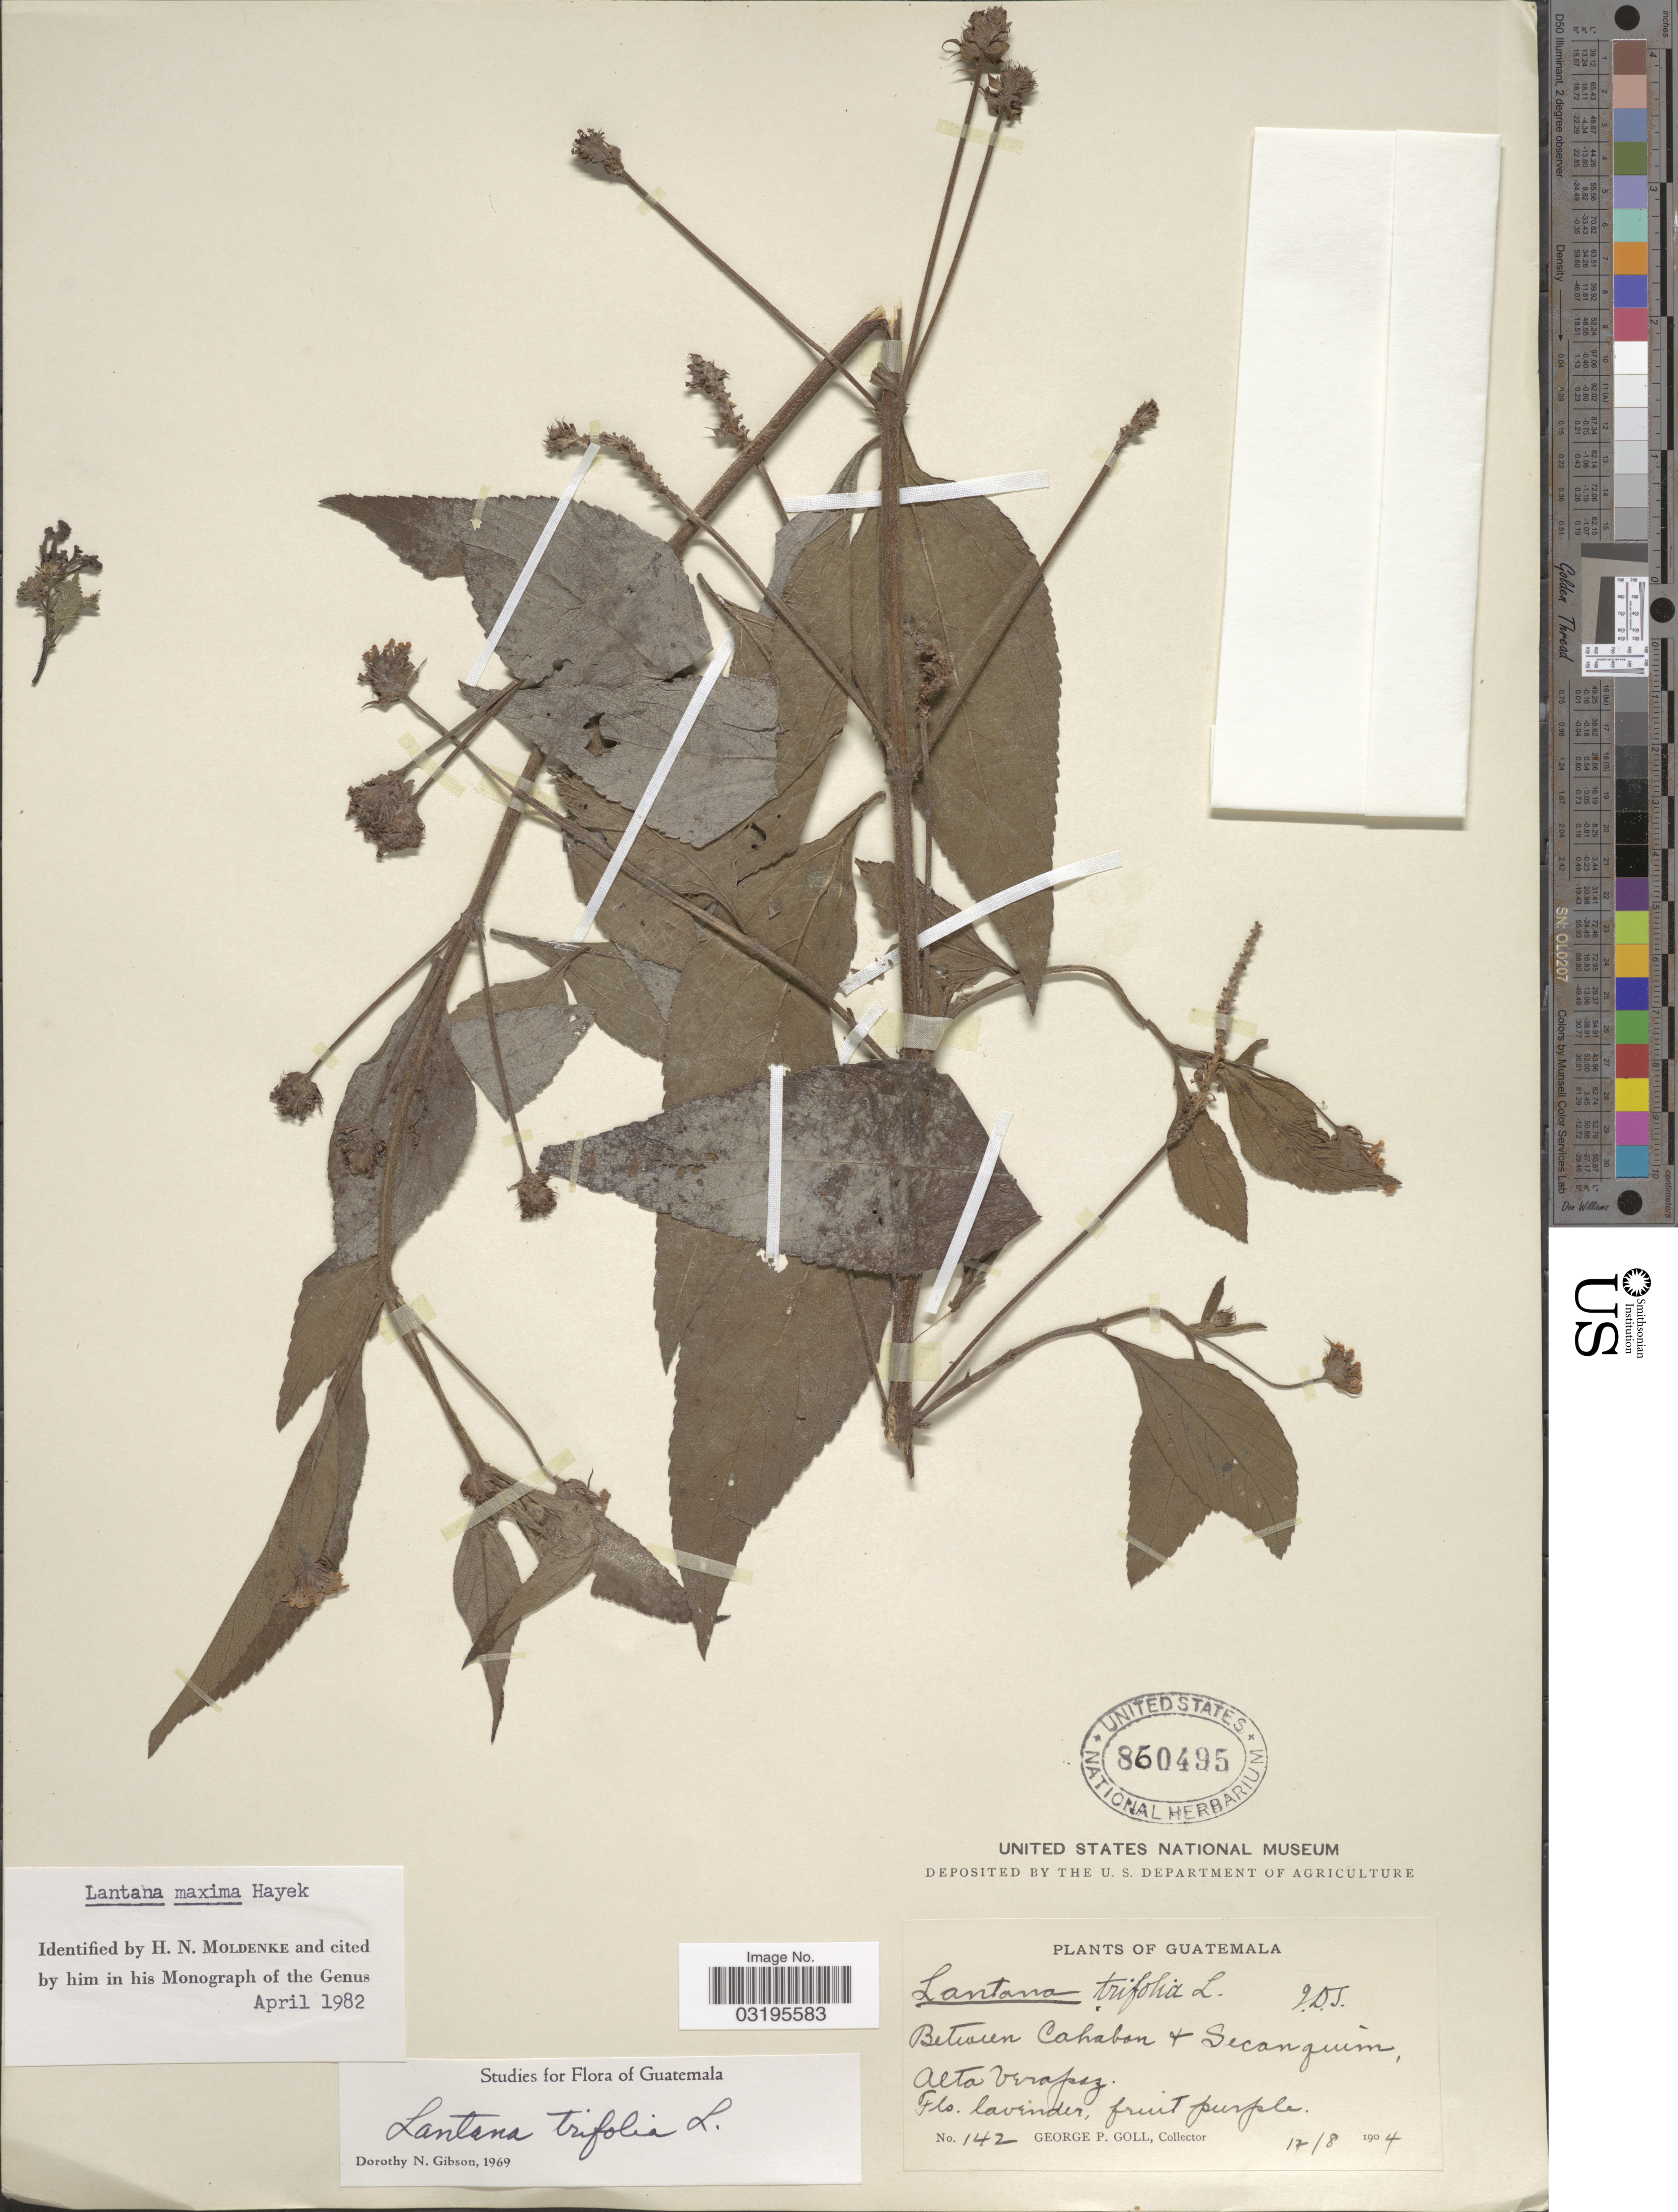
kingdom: Plantae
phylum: Tracheophyta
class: Magnoliopsida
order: Lamiales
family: Verbenaceae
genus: Lantana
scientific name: Lantana maxima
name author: Hayek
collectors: G. P. Goll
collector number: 142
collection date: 1904-08-17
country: Guatemala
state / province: Alta Verapaz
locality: Between Cahabon + Secanquim.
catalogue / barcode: US 860495